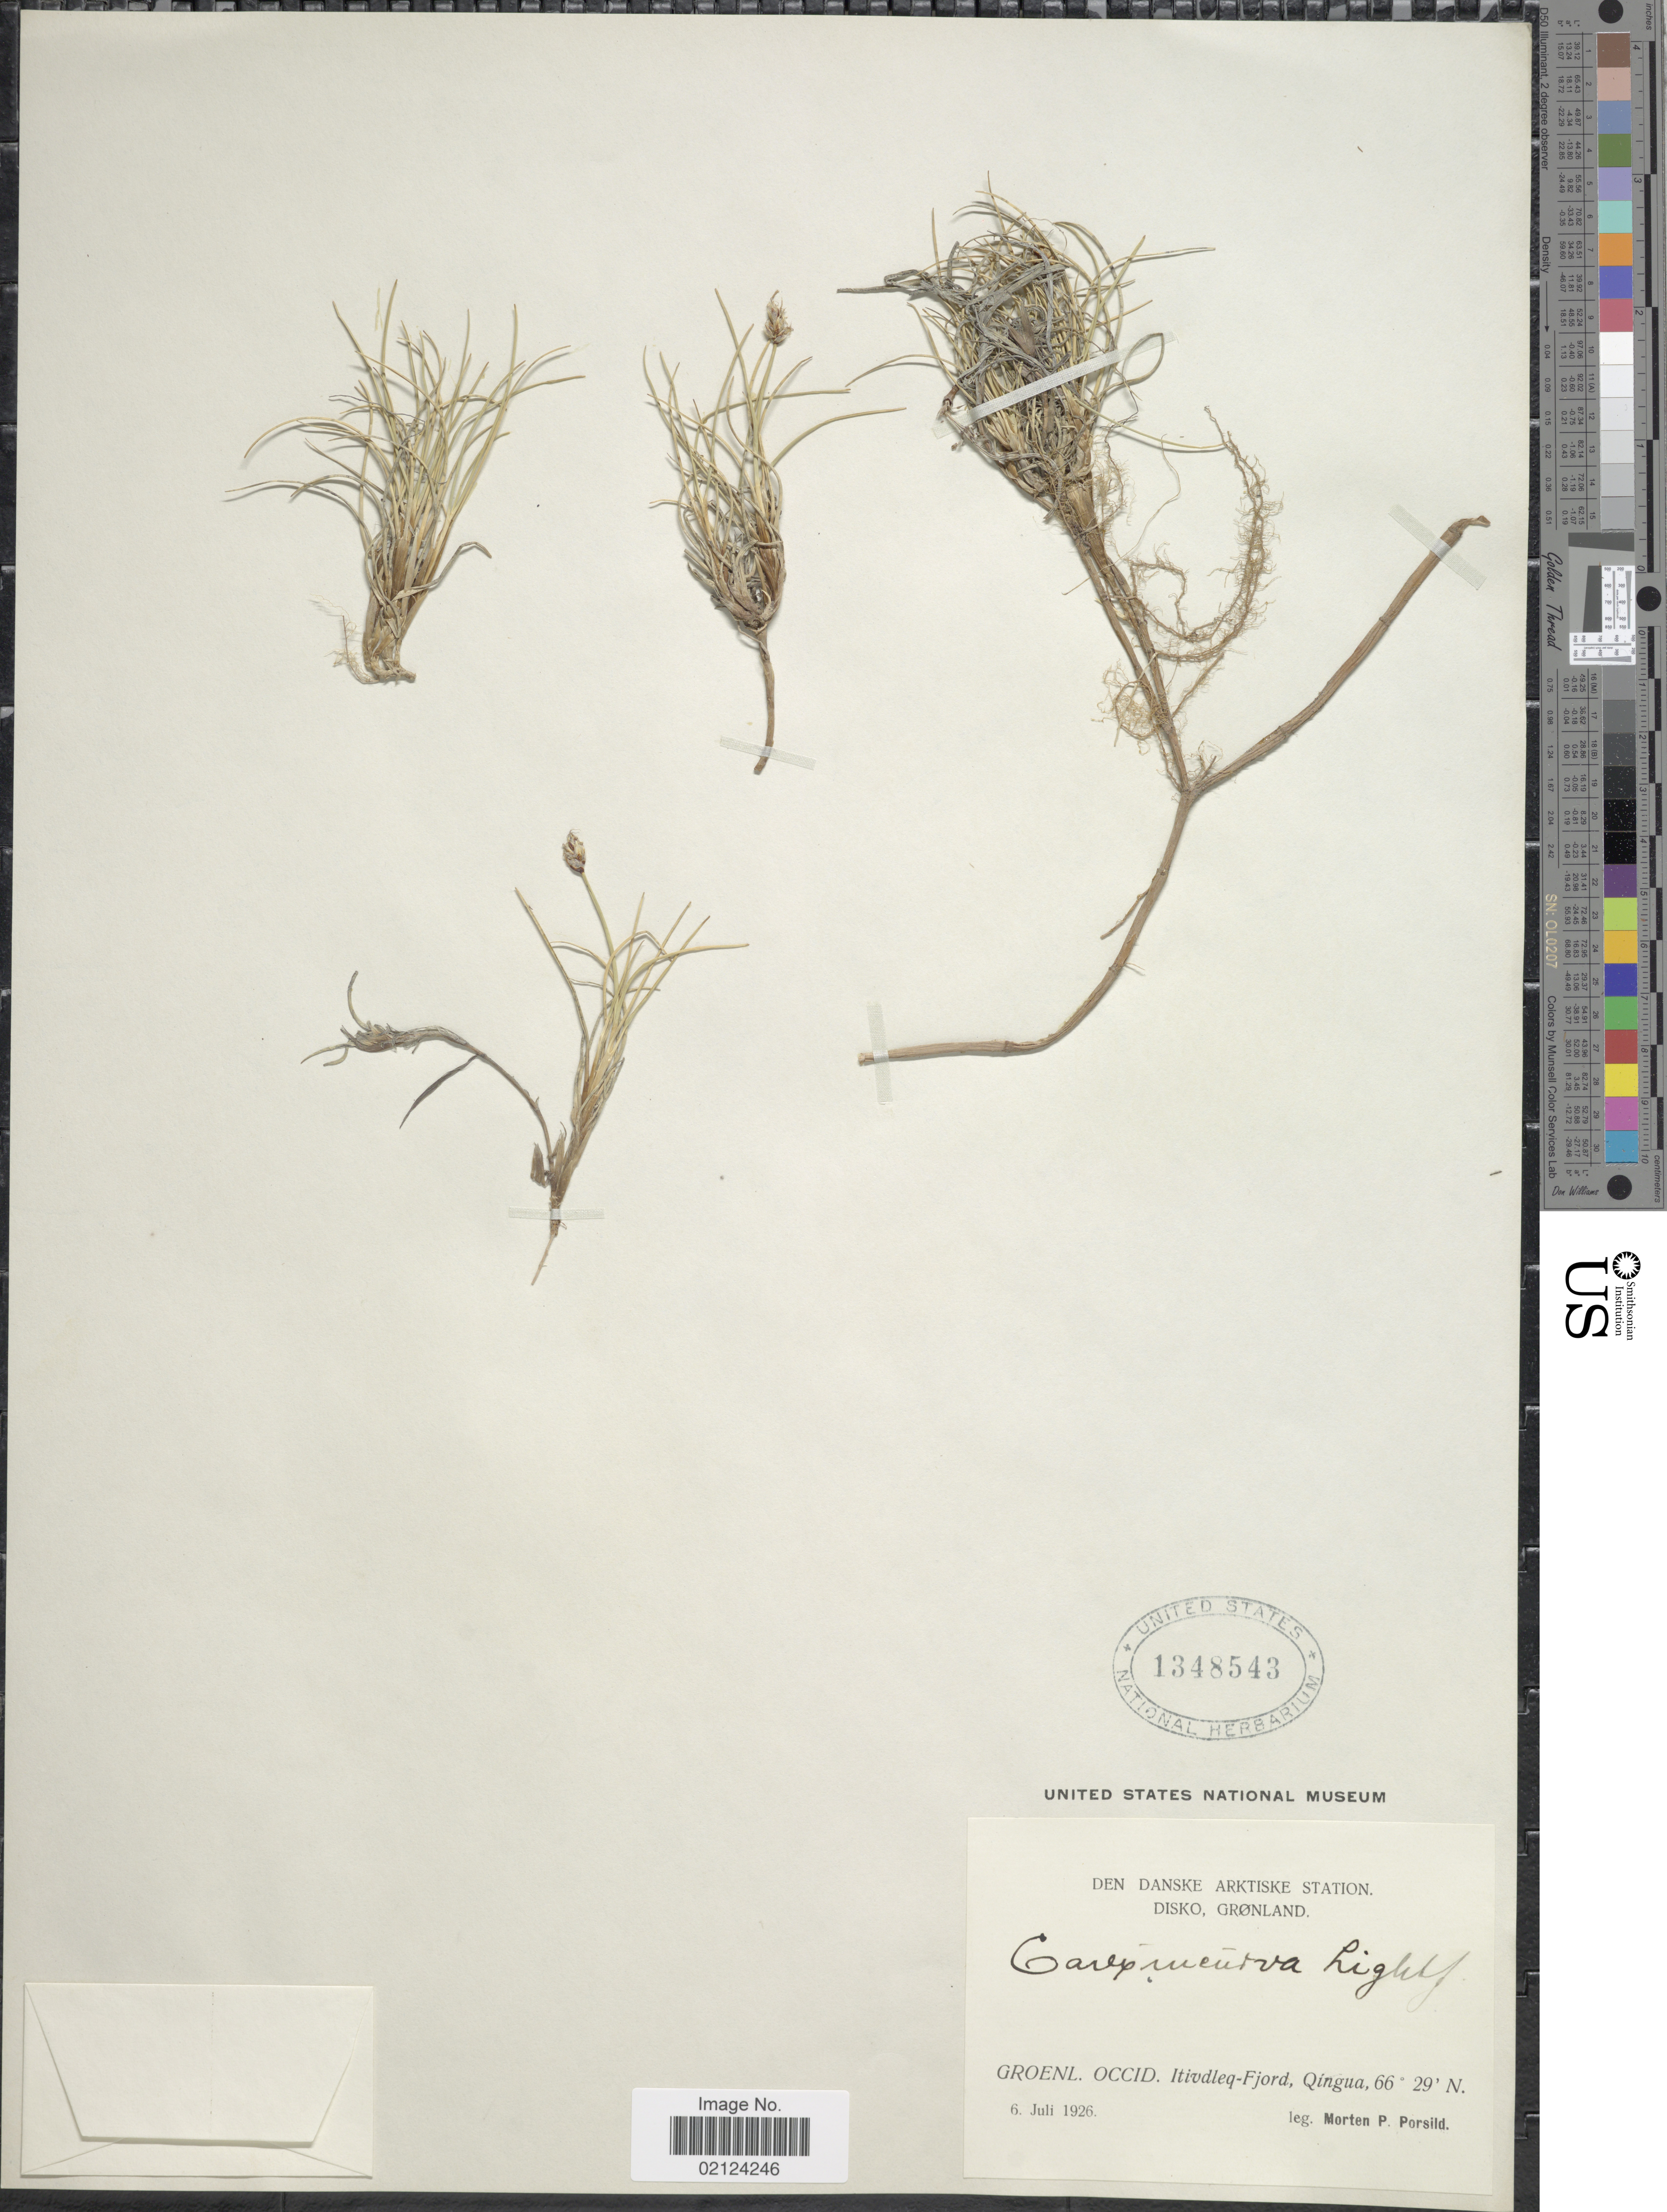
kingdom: Plantae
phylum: Tracheophyta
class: Liliopsida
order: Poales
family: Cyperaceae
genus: Carex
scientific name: Carex maritima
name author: Gunnerus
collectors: M. P. Porsild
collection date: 1926-07-06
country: Greenland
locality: Groenl. Occid. Itivdleq-Fjord, Qingua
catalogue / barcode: US 1348543